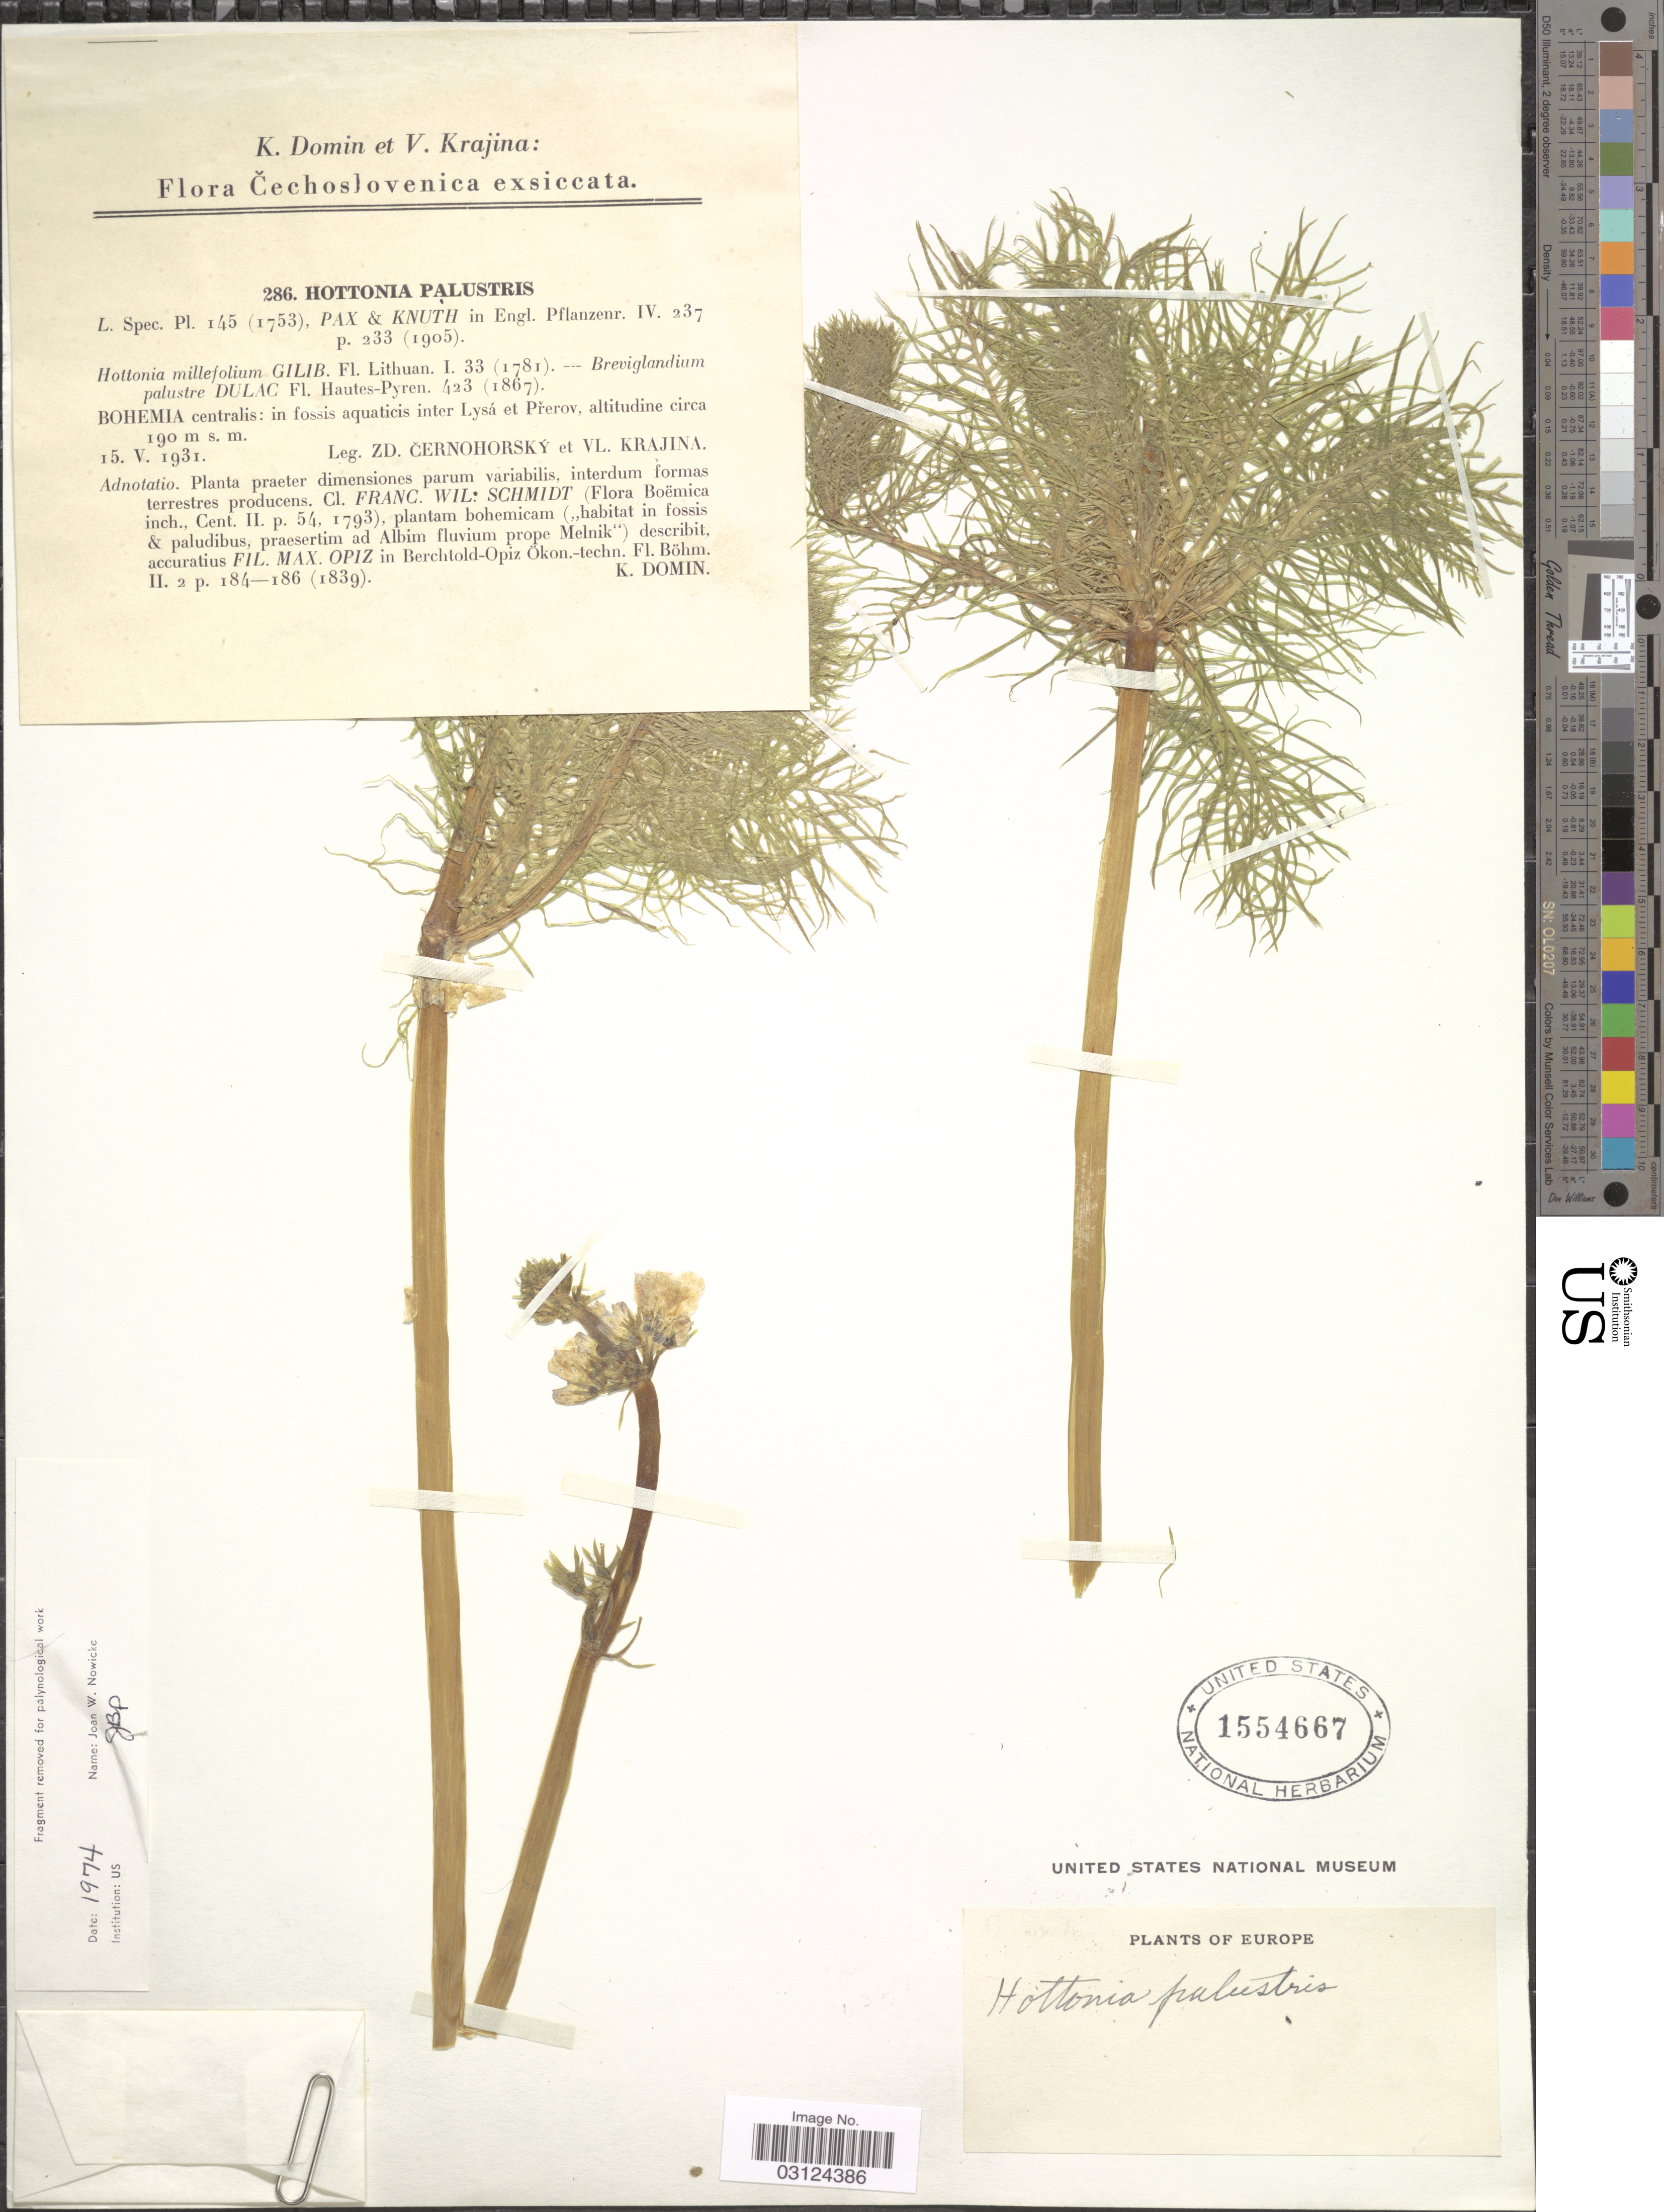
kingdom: Plantae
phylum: Tracheophyta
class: Magnoliopsida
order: Ericales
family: Primulaceae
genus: Hottonia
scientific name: Hottonia palustris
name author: L.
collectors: Z. Cernohorsky & V. Krajina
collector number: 286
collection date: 1931-05-15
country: Czechia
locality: Europe, Cechoslovenica, Bohemia centralis: in fossis aquaticis inter Lysá et Prerov.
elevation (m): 190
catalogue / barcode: US 1554667